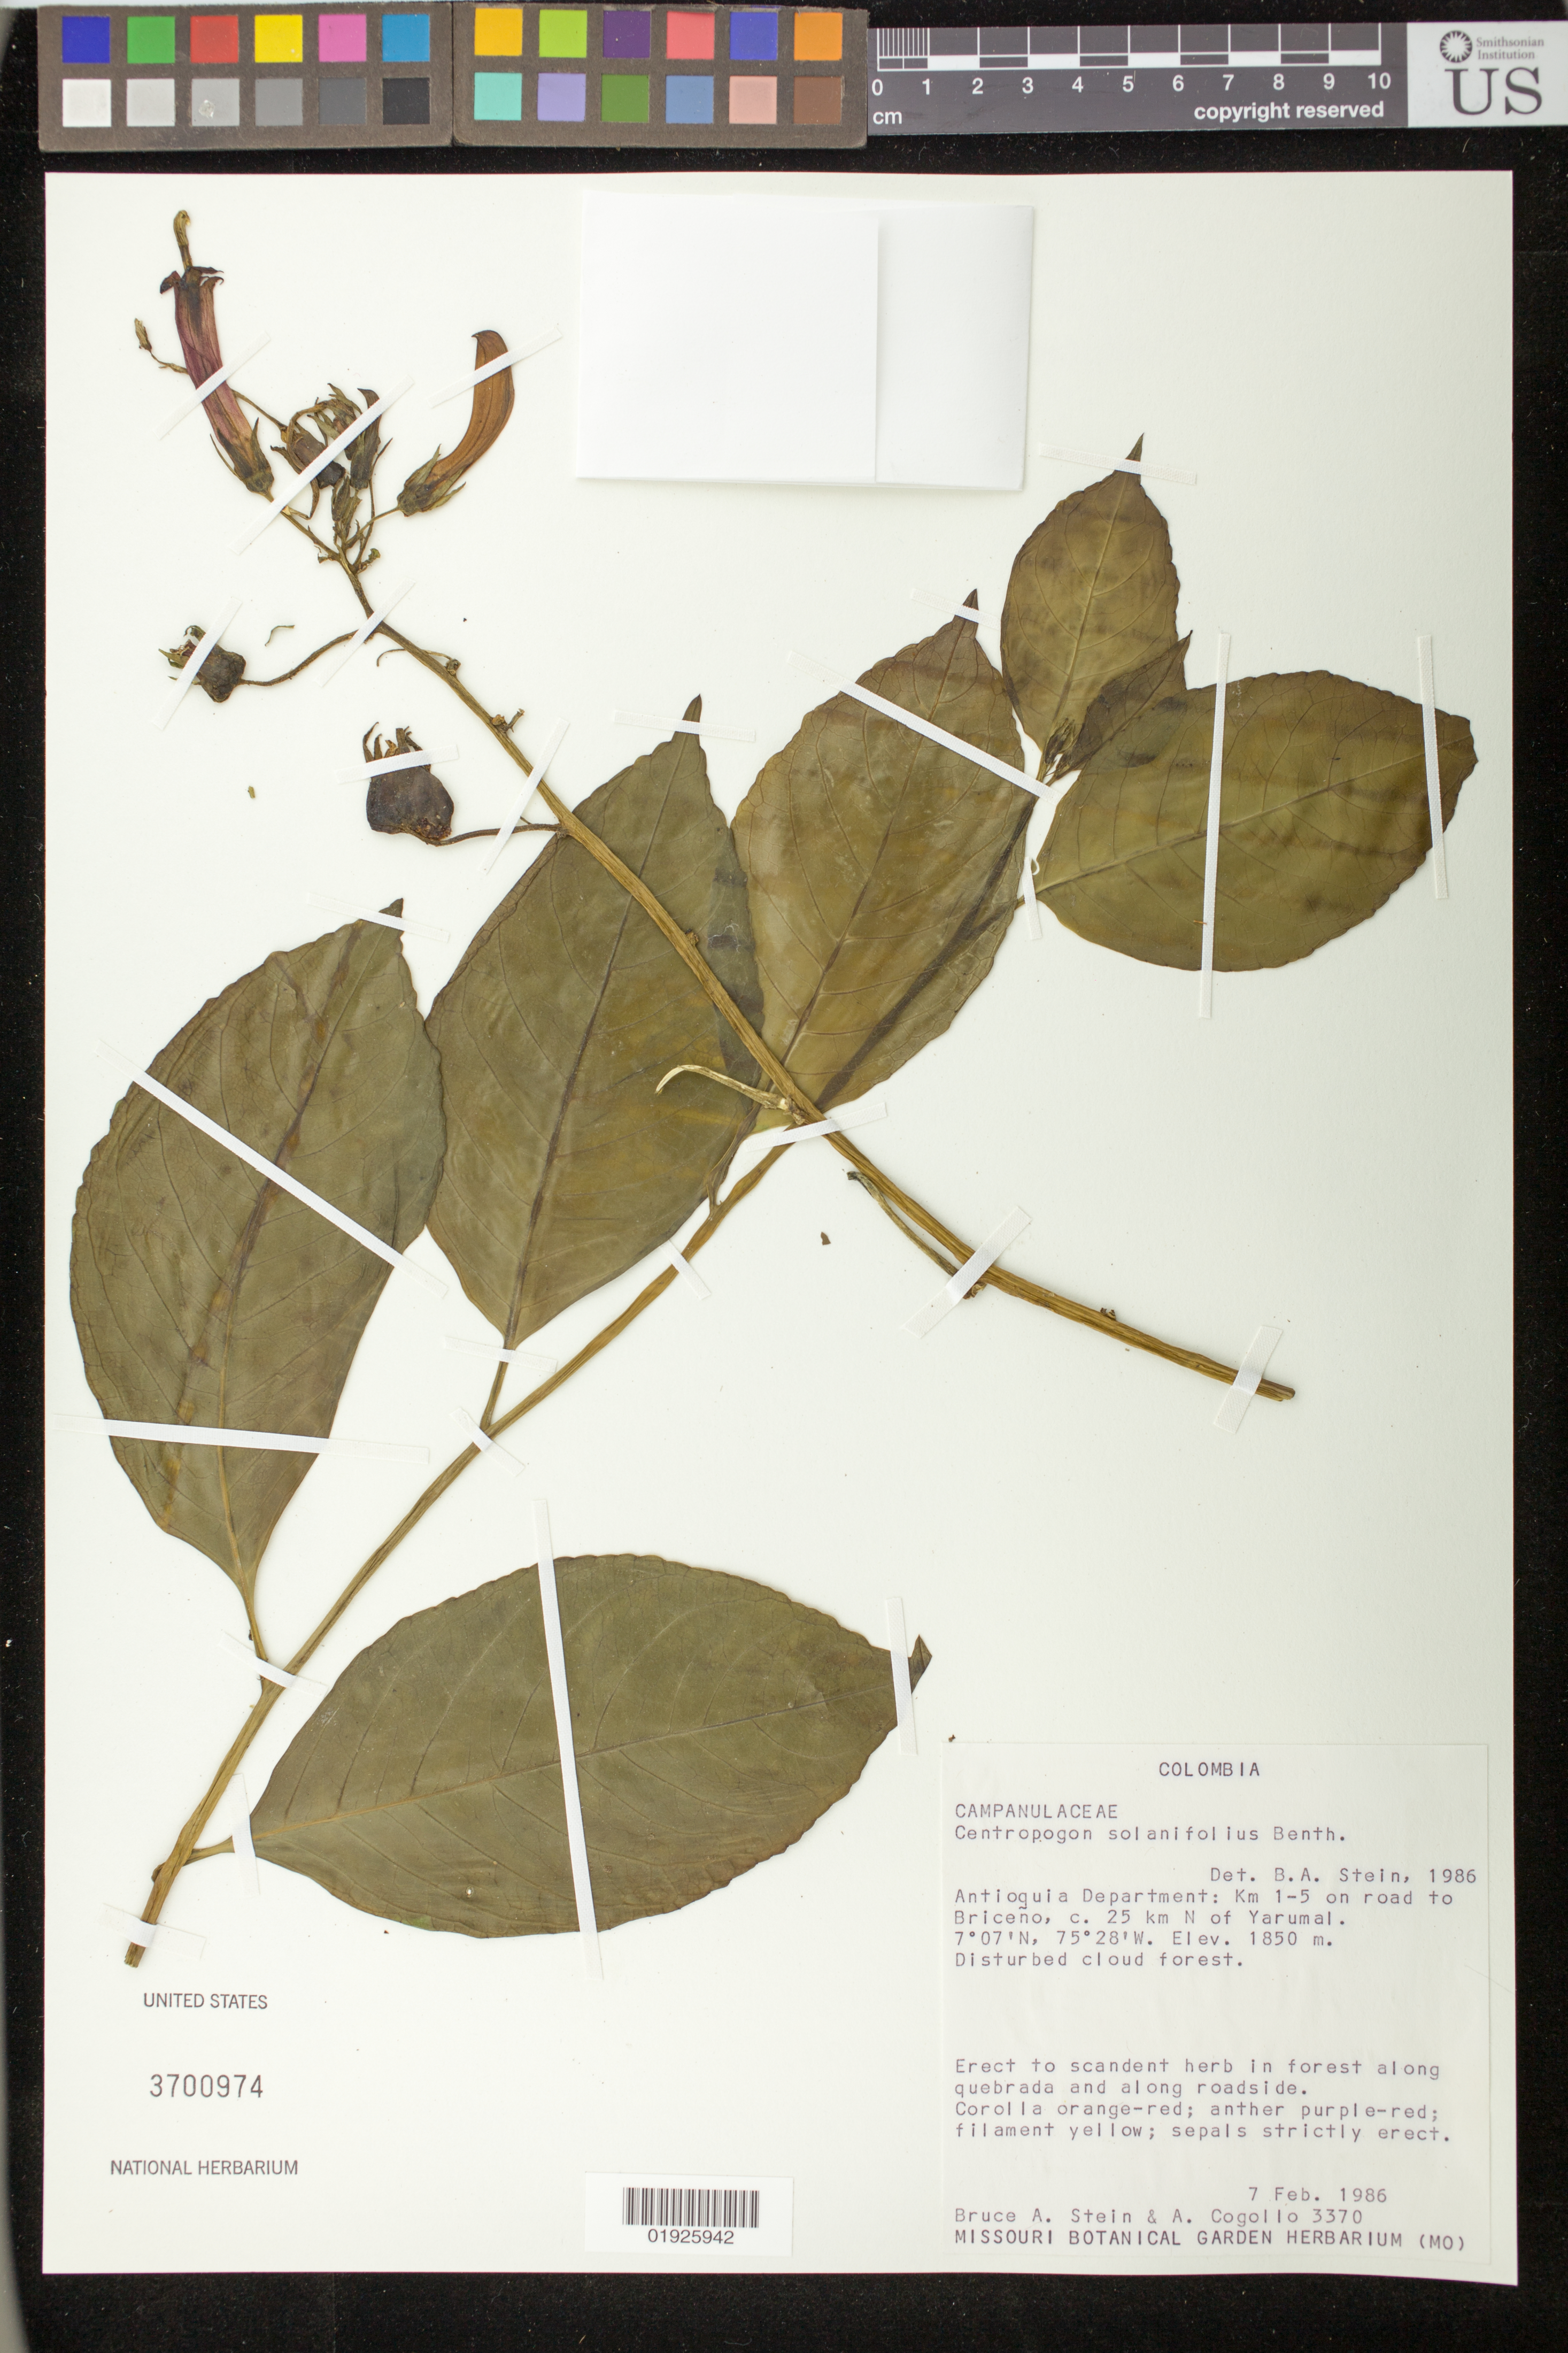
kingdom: Plantae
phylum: Tracheophyta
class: Magnoliopsida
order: Asterales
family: Campanulaceae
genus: Centropogon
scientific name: Centropogon solanifolius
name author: Benth.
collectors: B. A. Stein & A. Cogollo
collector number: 3370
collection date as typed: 07 Feb 1986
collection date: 1986-02-07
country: Colombia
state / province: Antioquia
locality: Km 1-5 on road to Briceno, ca. 25 km N of Yarumal.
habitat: Disturbed cloud forest.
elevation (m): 1850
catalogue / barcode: US 3700974